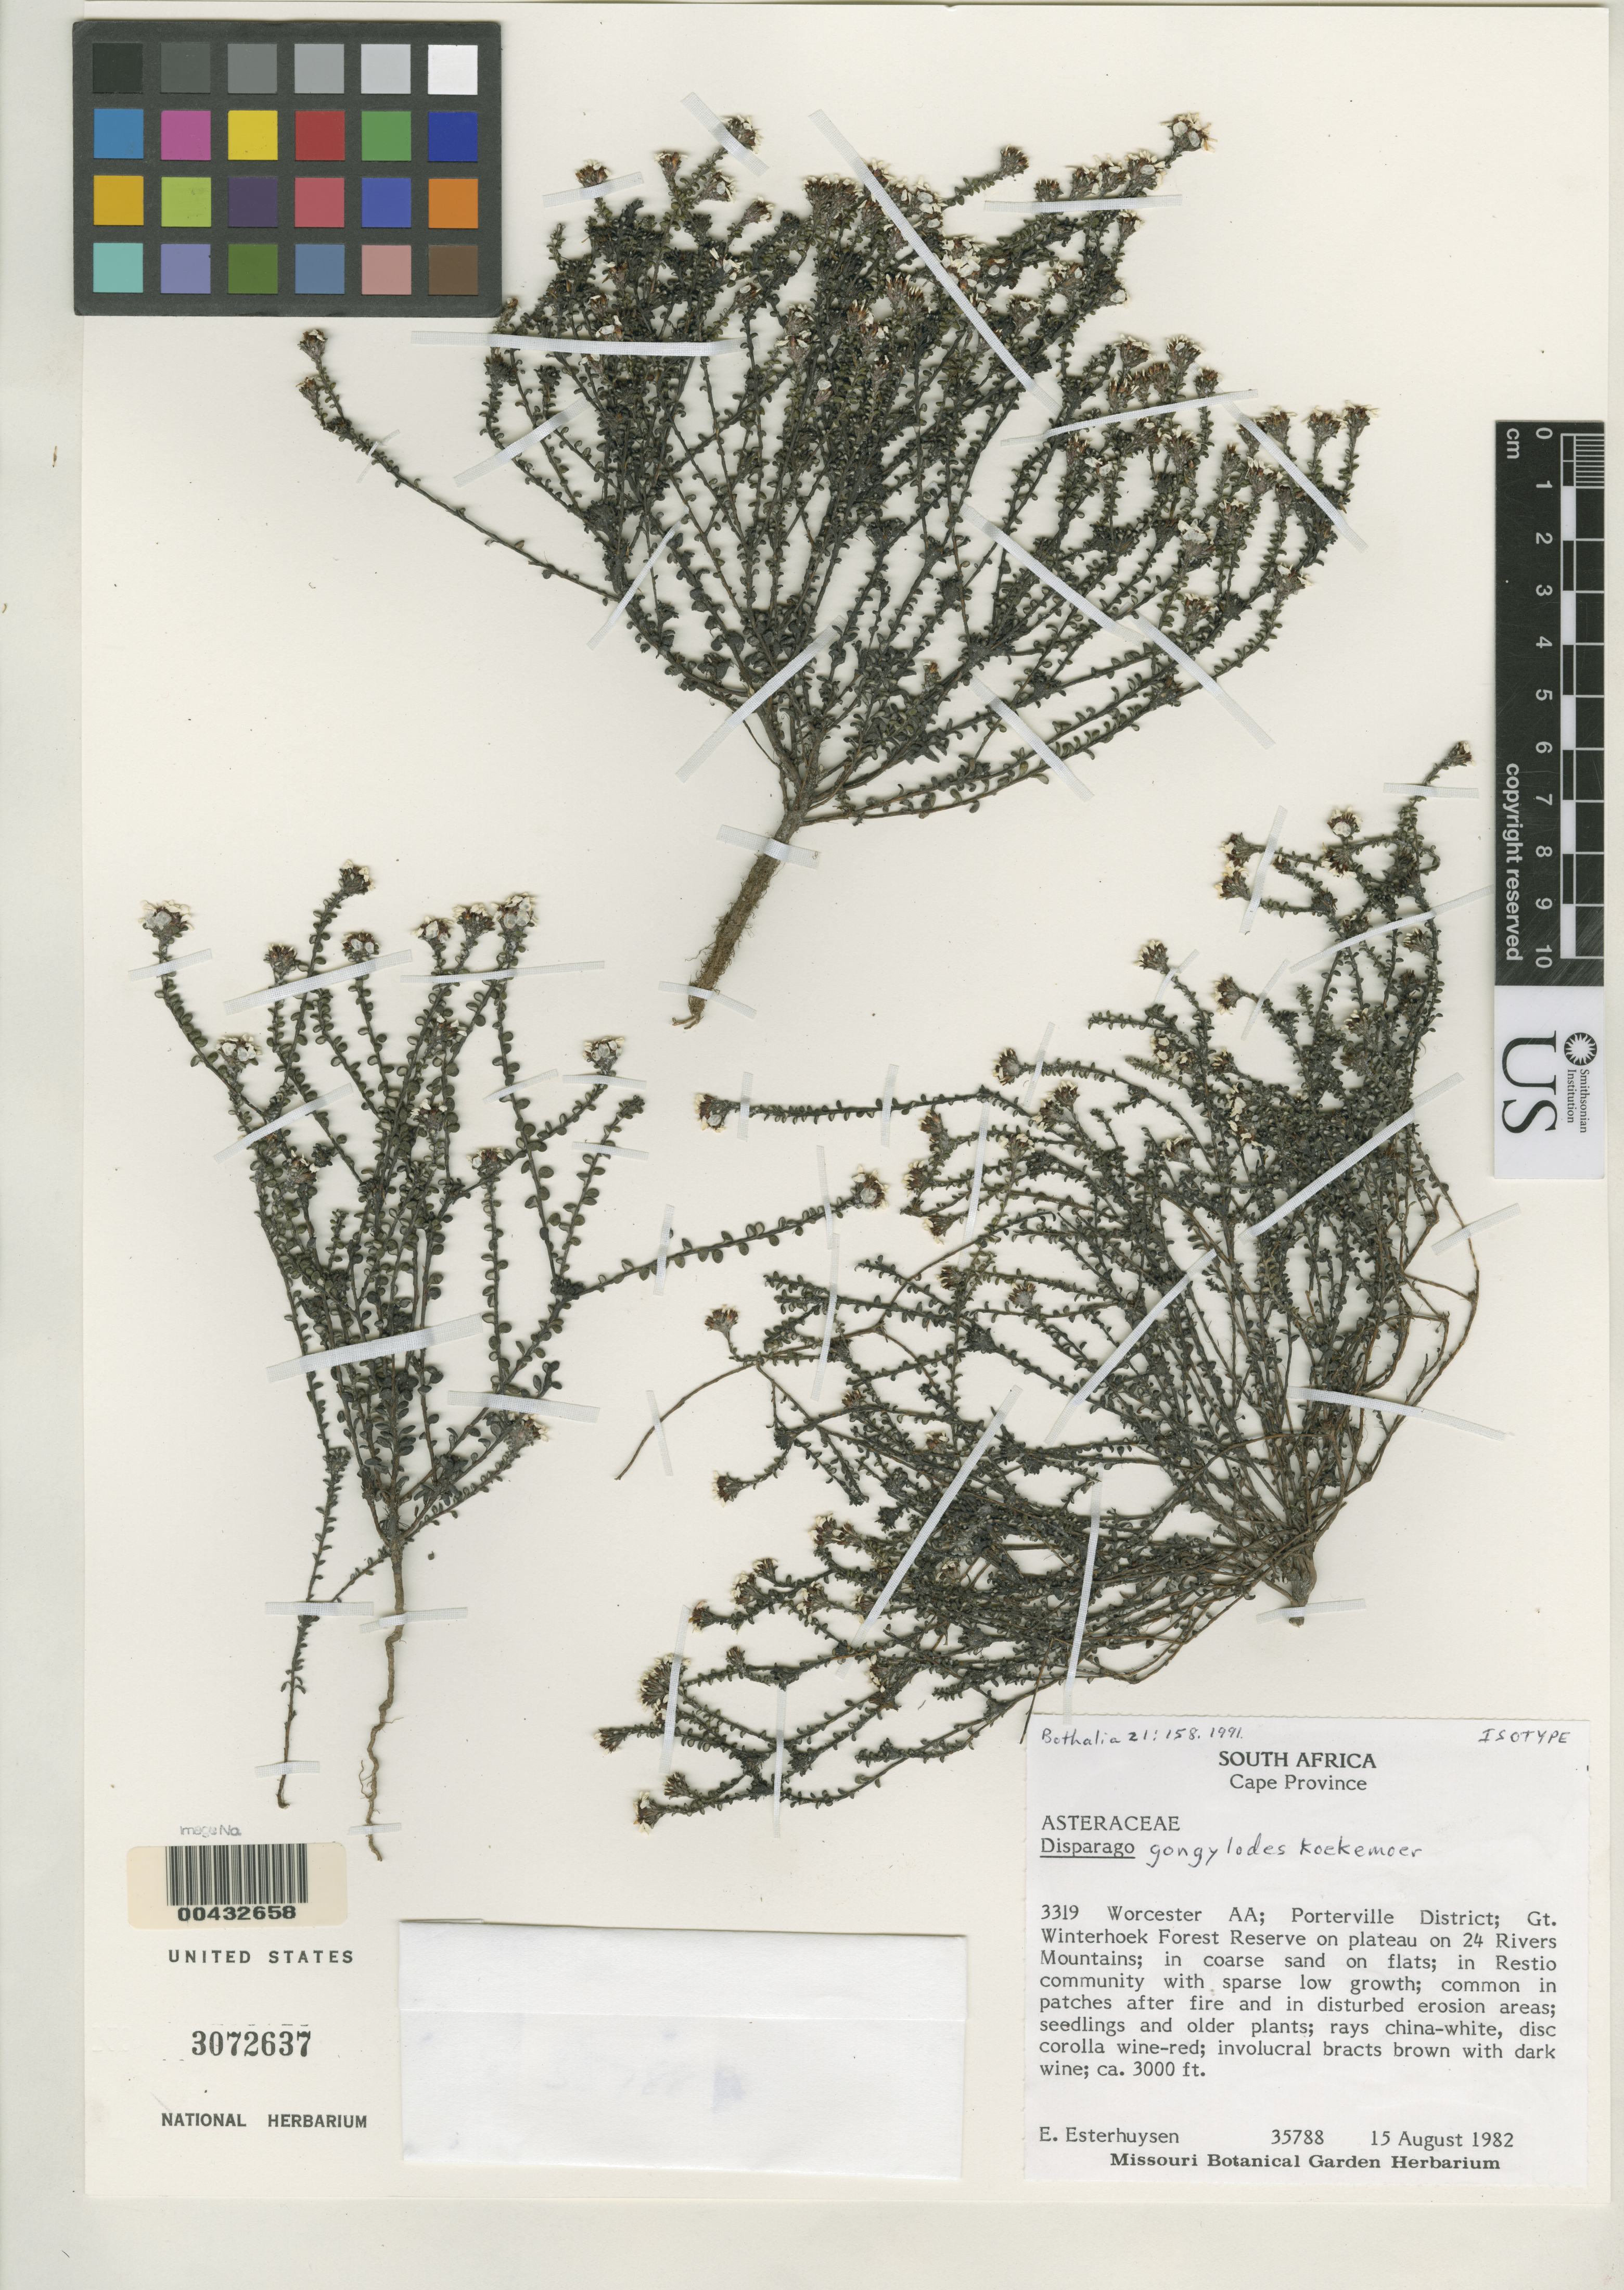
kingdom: Plantae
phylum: Tracheophyta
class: Magnoliopsida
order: Asterales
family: Asteraceae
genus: Disparago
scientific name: Disparago gongylodes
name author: Koek.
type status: Isotype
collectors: E. E. Esterhuysen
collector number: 35788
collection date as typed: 15 Aug 1982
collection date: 1982-08-15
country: South Africa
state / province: Western Cape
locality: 3319 Worcester AA, Gt. Winterhoek Forest Reserve on plateau on 24 Rivers Mountains. Porterville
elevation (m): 914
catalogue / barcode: US 3072637